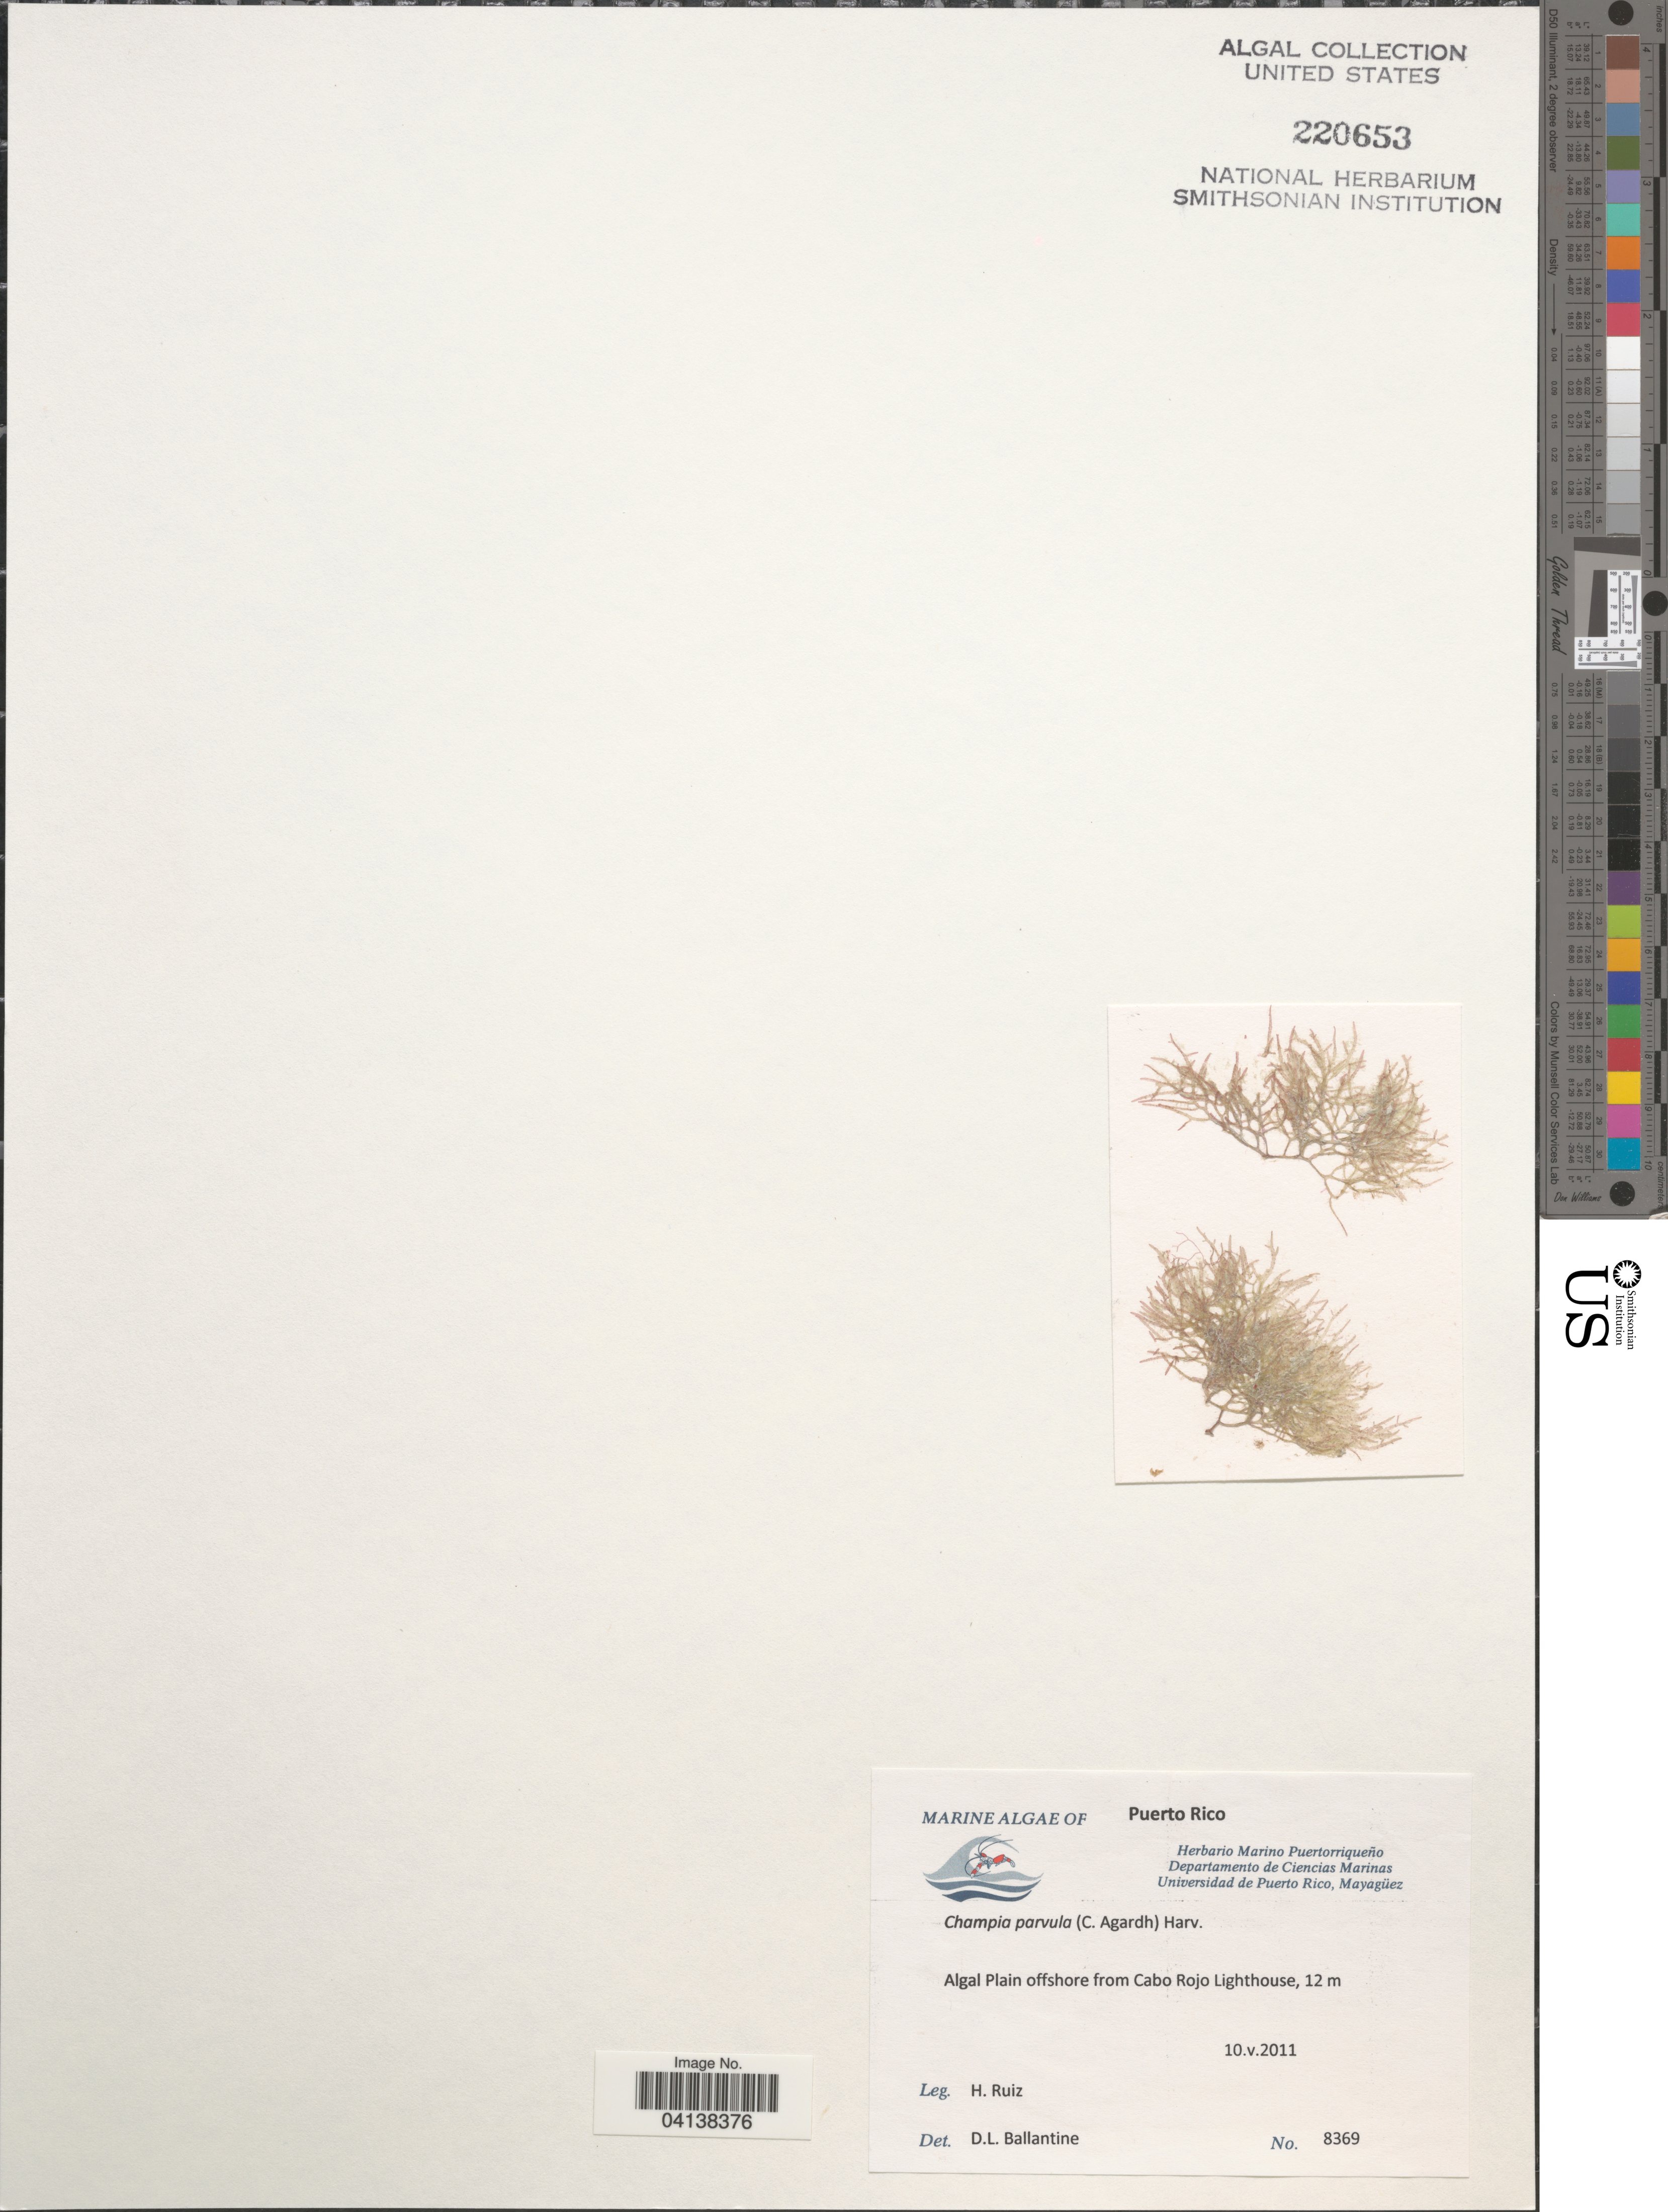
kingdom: Plantae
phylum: Rhodophyta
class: Florideophyceae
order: Rhodymeniales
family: Champiaceae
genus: Champia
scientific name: Champia parvula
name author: (C. Agardh) Harv.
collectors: H. Ruiz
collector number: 8369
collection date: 2011-05-10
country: Puerto Rico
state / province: Çabo Rojo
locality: Algal Plain offshore from Cabo Rojo Lighthouse.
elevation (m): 12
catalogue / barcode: US 220653